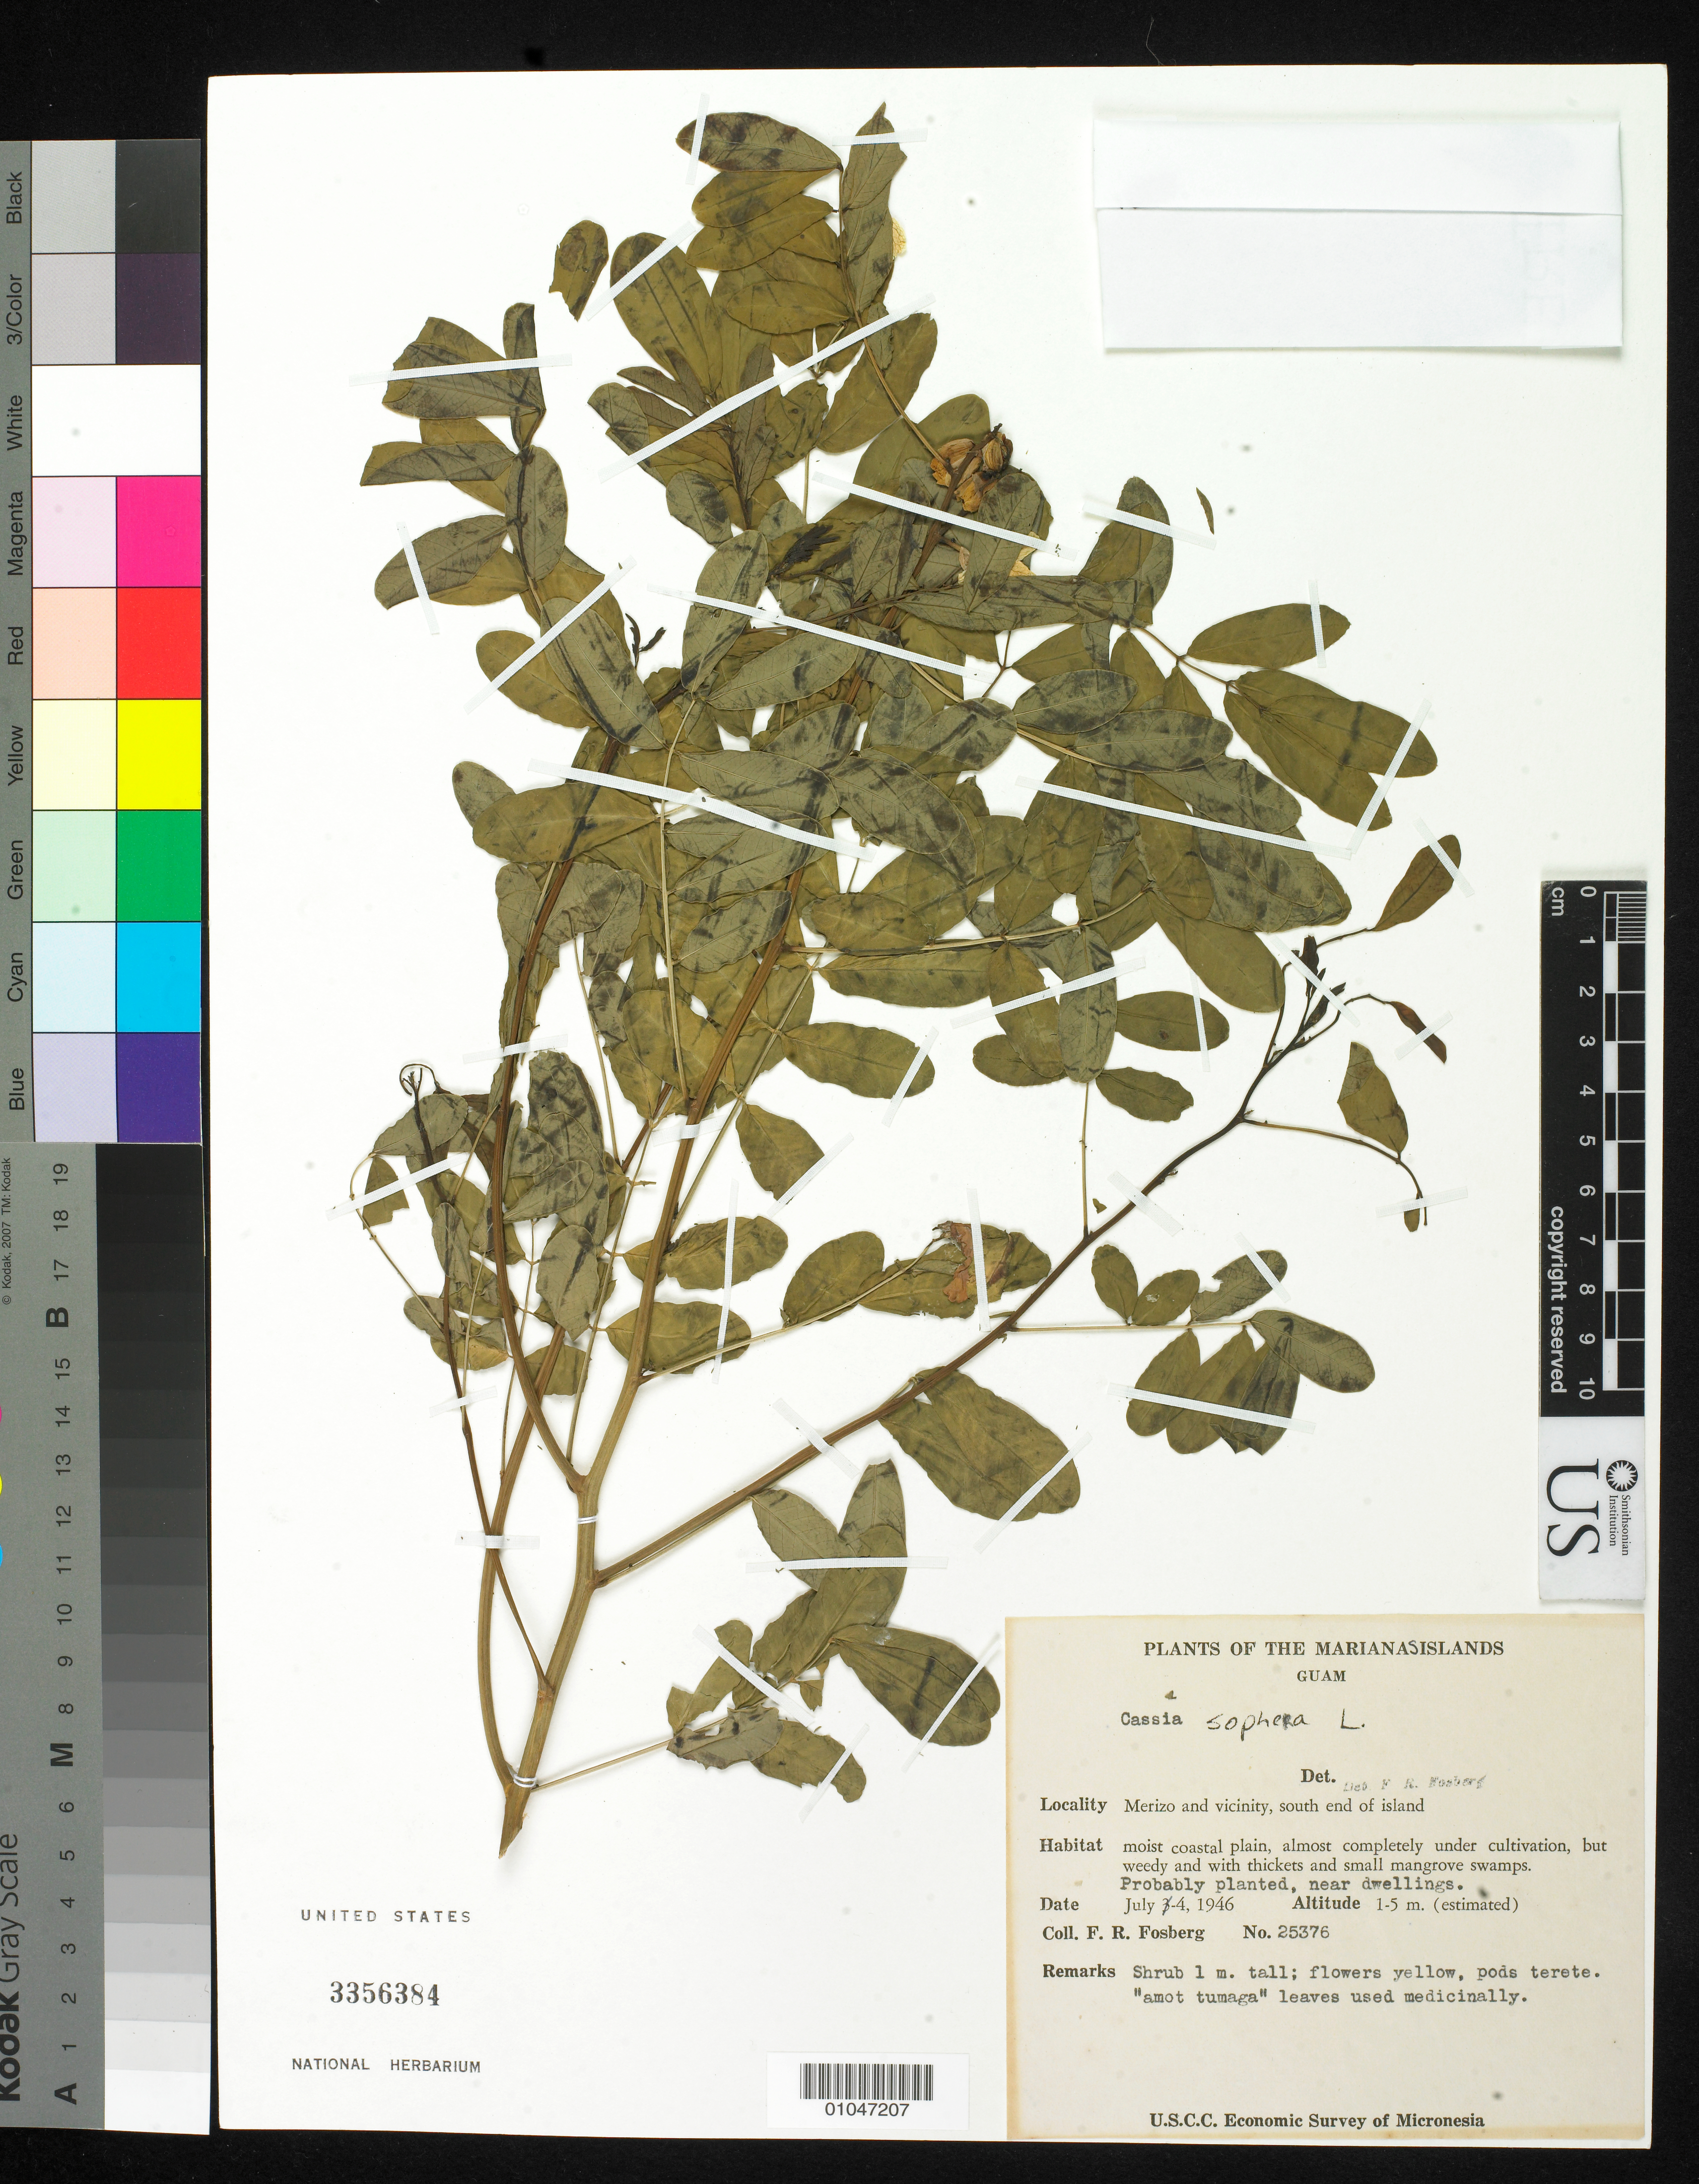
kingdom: Plantae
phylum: Tracheophyta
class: Magnoliopsida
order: Fabales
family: Fabaceae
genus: Senna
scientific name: Senna sophera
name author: (L.) Roxb.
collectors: F. R. Fosberg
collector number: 25376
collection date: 1946-07-04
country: Guam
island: Guam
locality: south end of island. Merizo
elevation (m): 1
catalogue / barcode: US 3356384